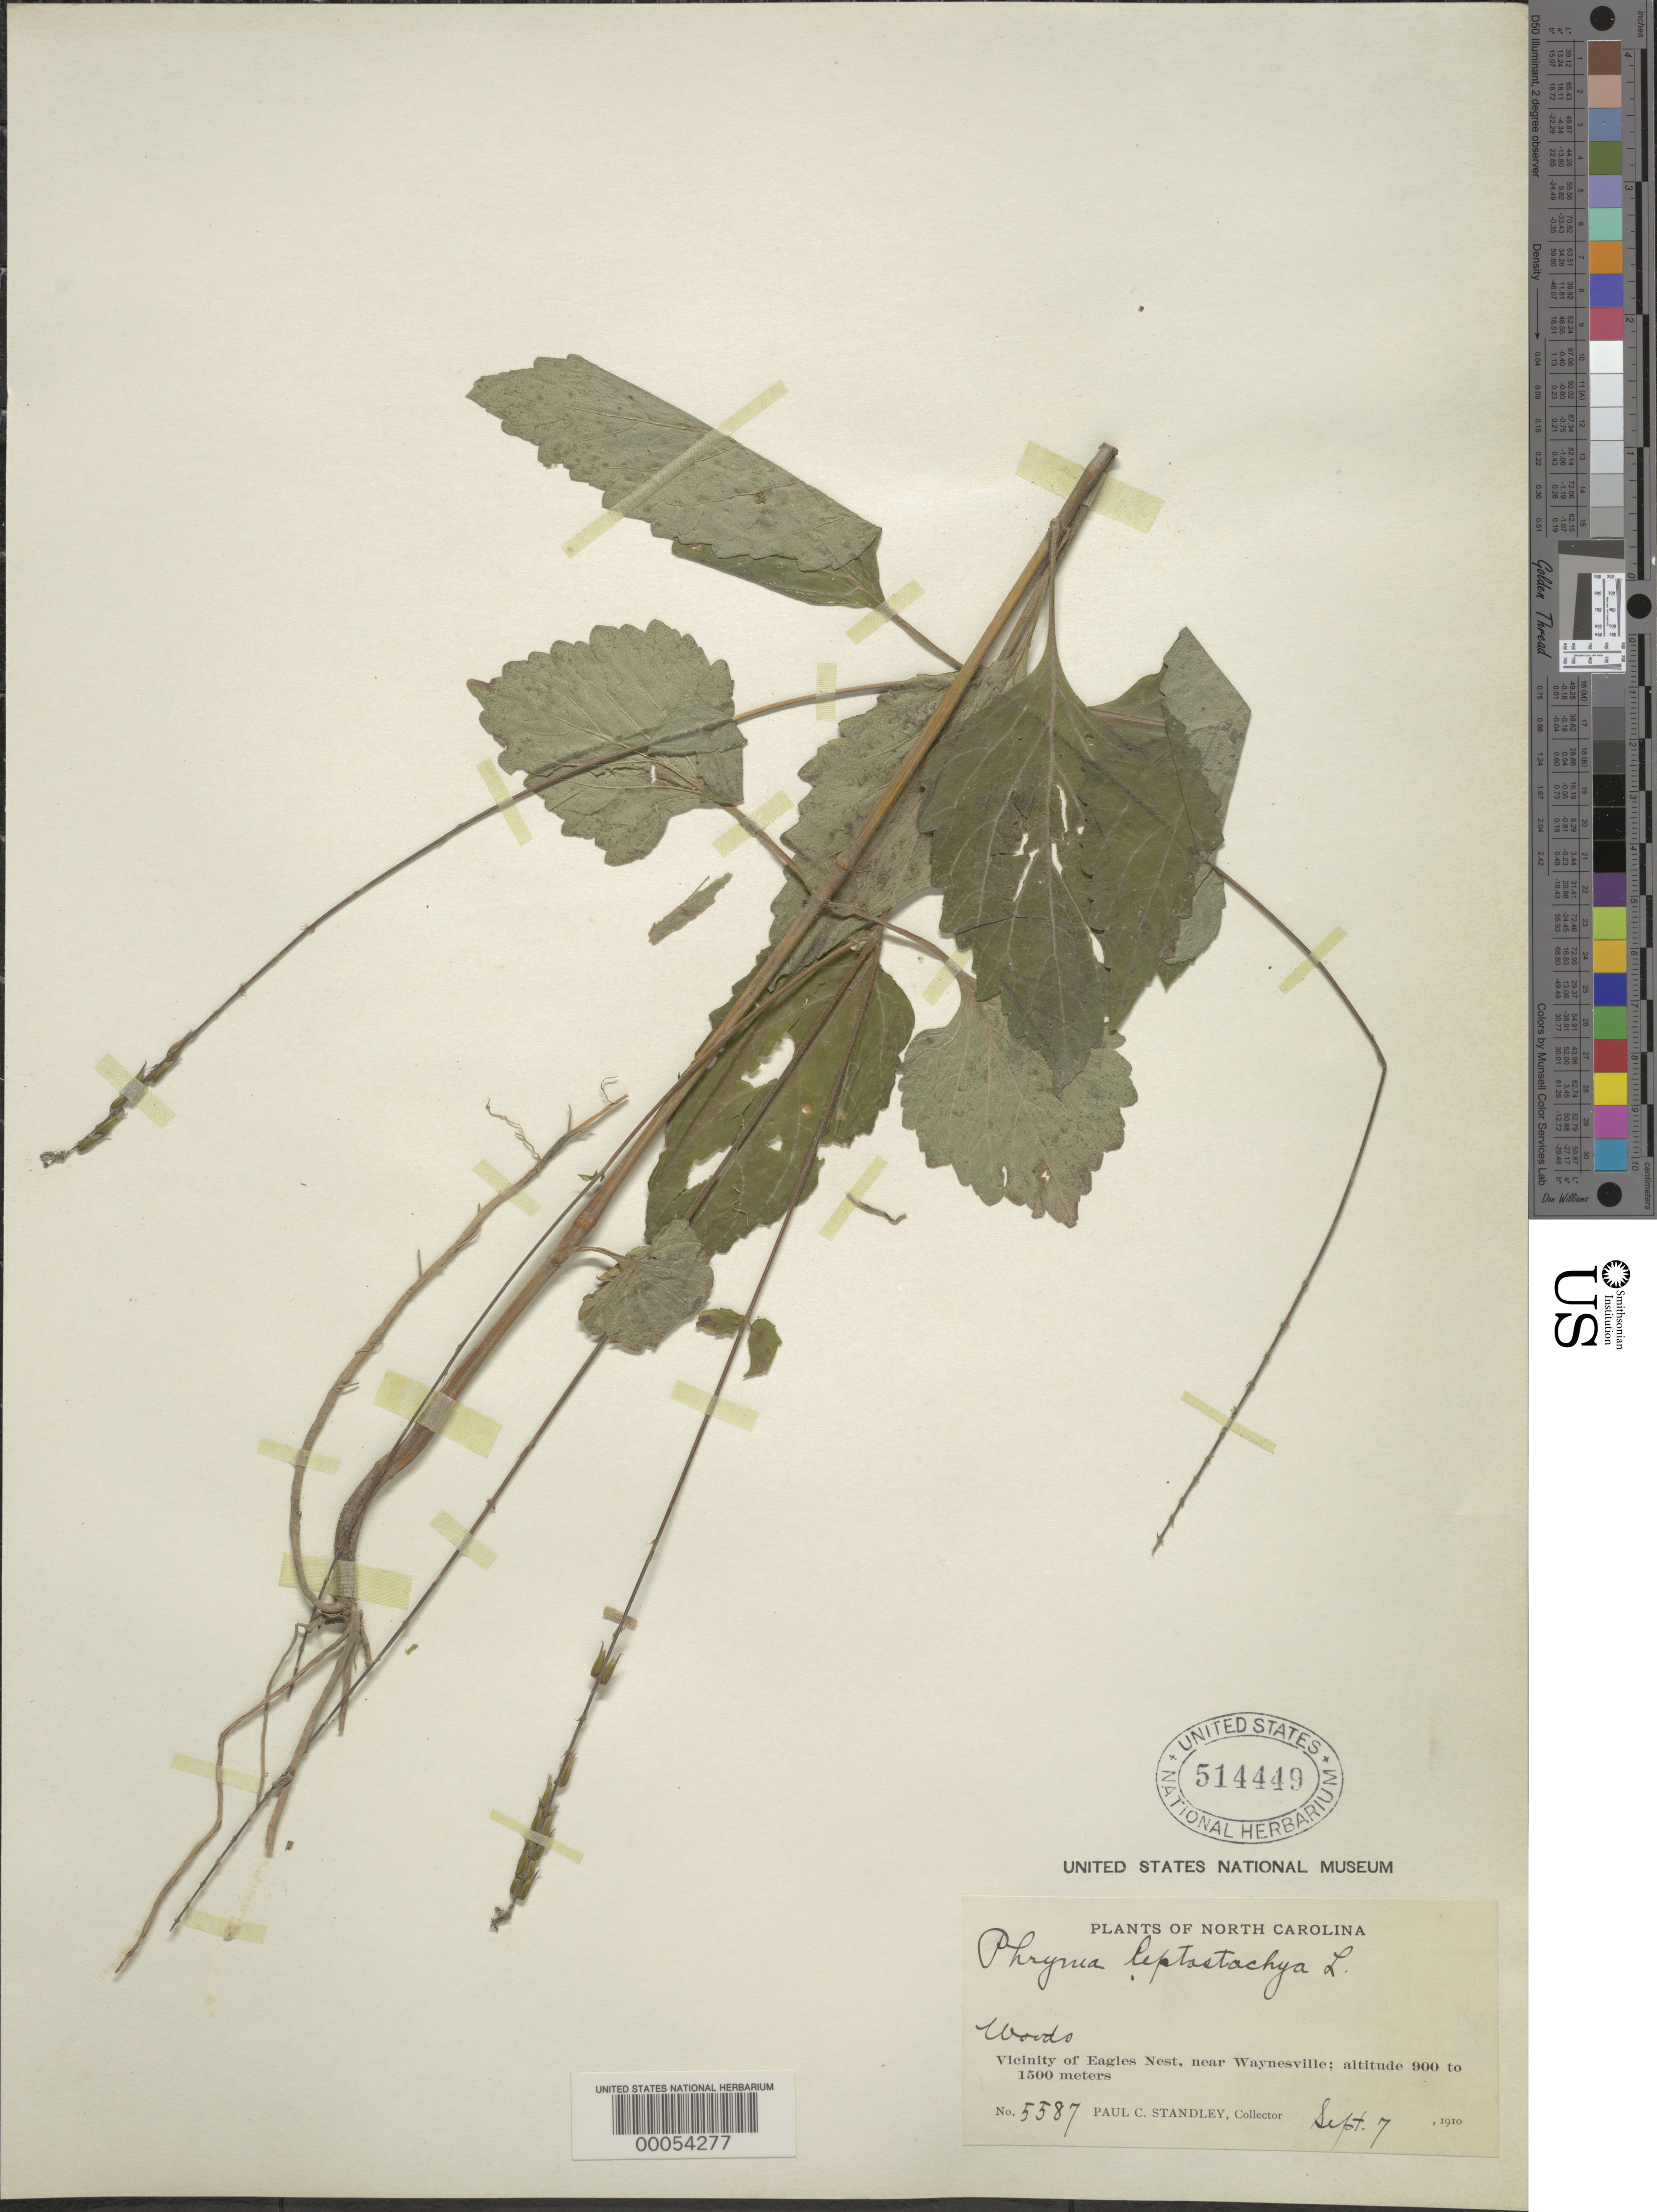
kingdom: Plantae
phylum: Tracheophyta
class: Magnoliopsida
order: Lamiales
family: Phrymaceae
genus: Phryma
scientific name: Phryma leptostachya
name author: L.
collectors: P. C. Standley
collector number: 5587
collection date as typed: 07 Sep 1910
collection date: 1910-09-07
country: United States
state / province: North Carolina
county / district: Haywood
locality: Vicinity of eagles nest, near waynesville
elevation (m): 900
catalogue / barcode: US 514449